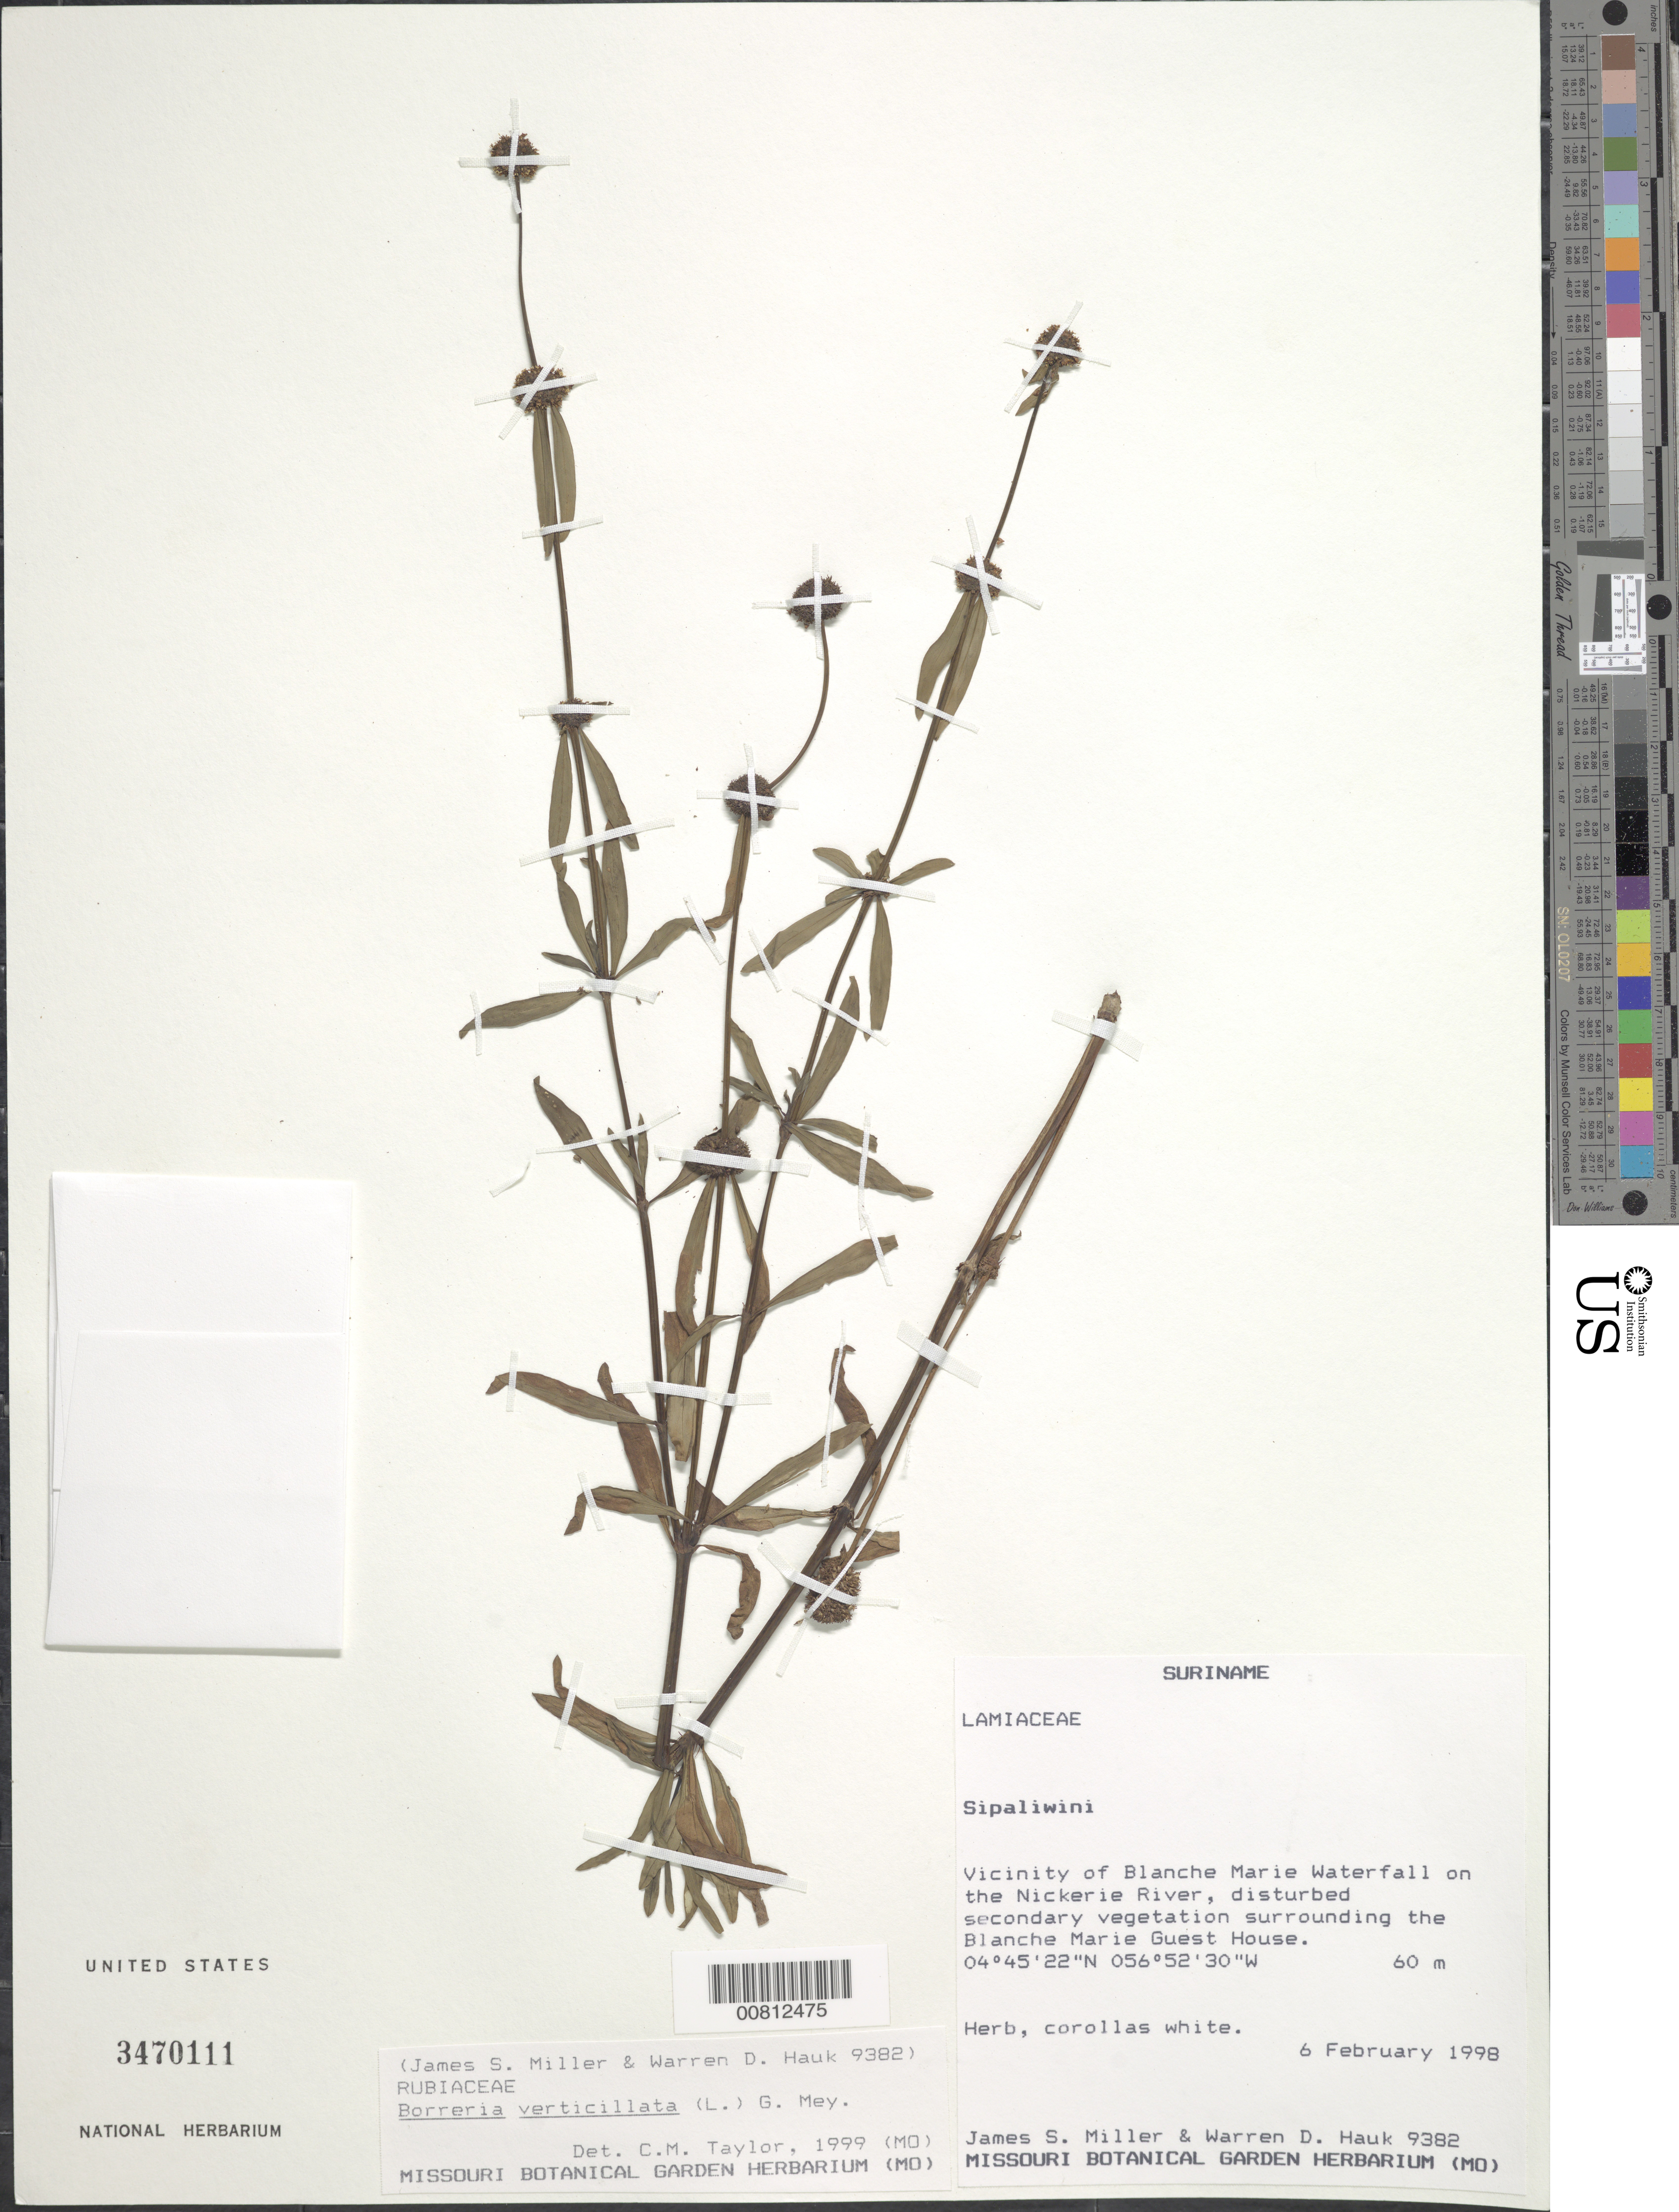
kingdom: Plantae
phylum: Tracheophyta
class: Magnoliopsida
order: Gentianales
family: Rubiaceae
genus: Borreria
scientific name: Borreria verticillata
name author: (L.) G. Mey.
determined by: Taylor, Charlotte M.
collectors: J. S. Miller & W. Hauk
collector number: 9382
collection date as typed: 6-Feb-98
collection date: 1998-02-06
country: Suriname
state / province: Sipaliwini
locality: Blanche Marie falls, vic., on Nickerie R., forest around Blanche Marie Guest House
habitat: Disturbed secondary vegetation surrounding the Blanche Marie Guest House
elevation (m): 60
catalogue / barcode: US 3470111